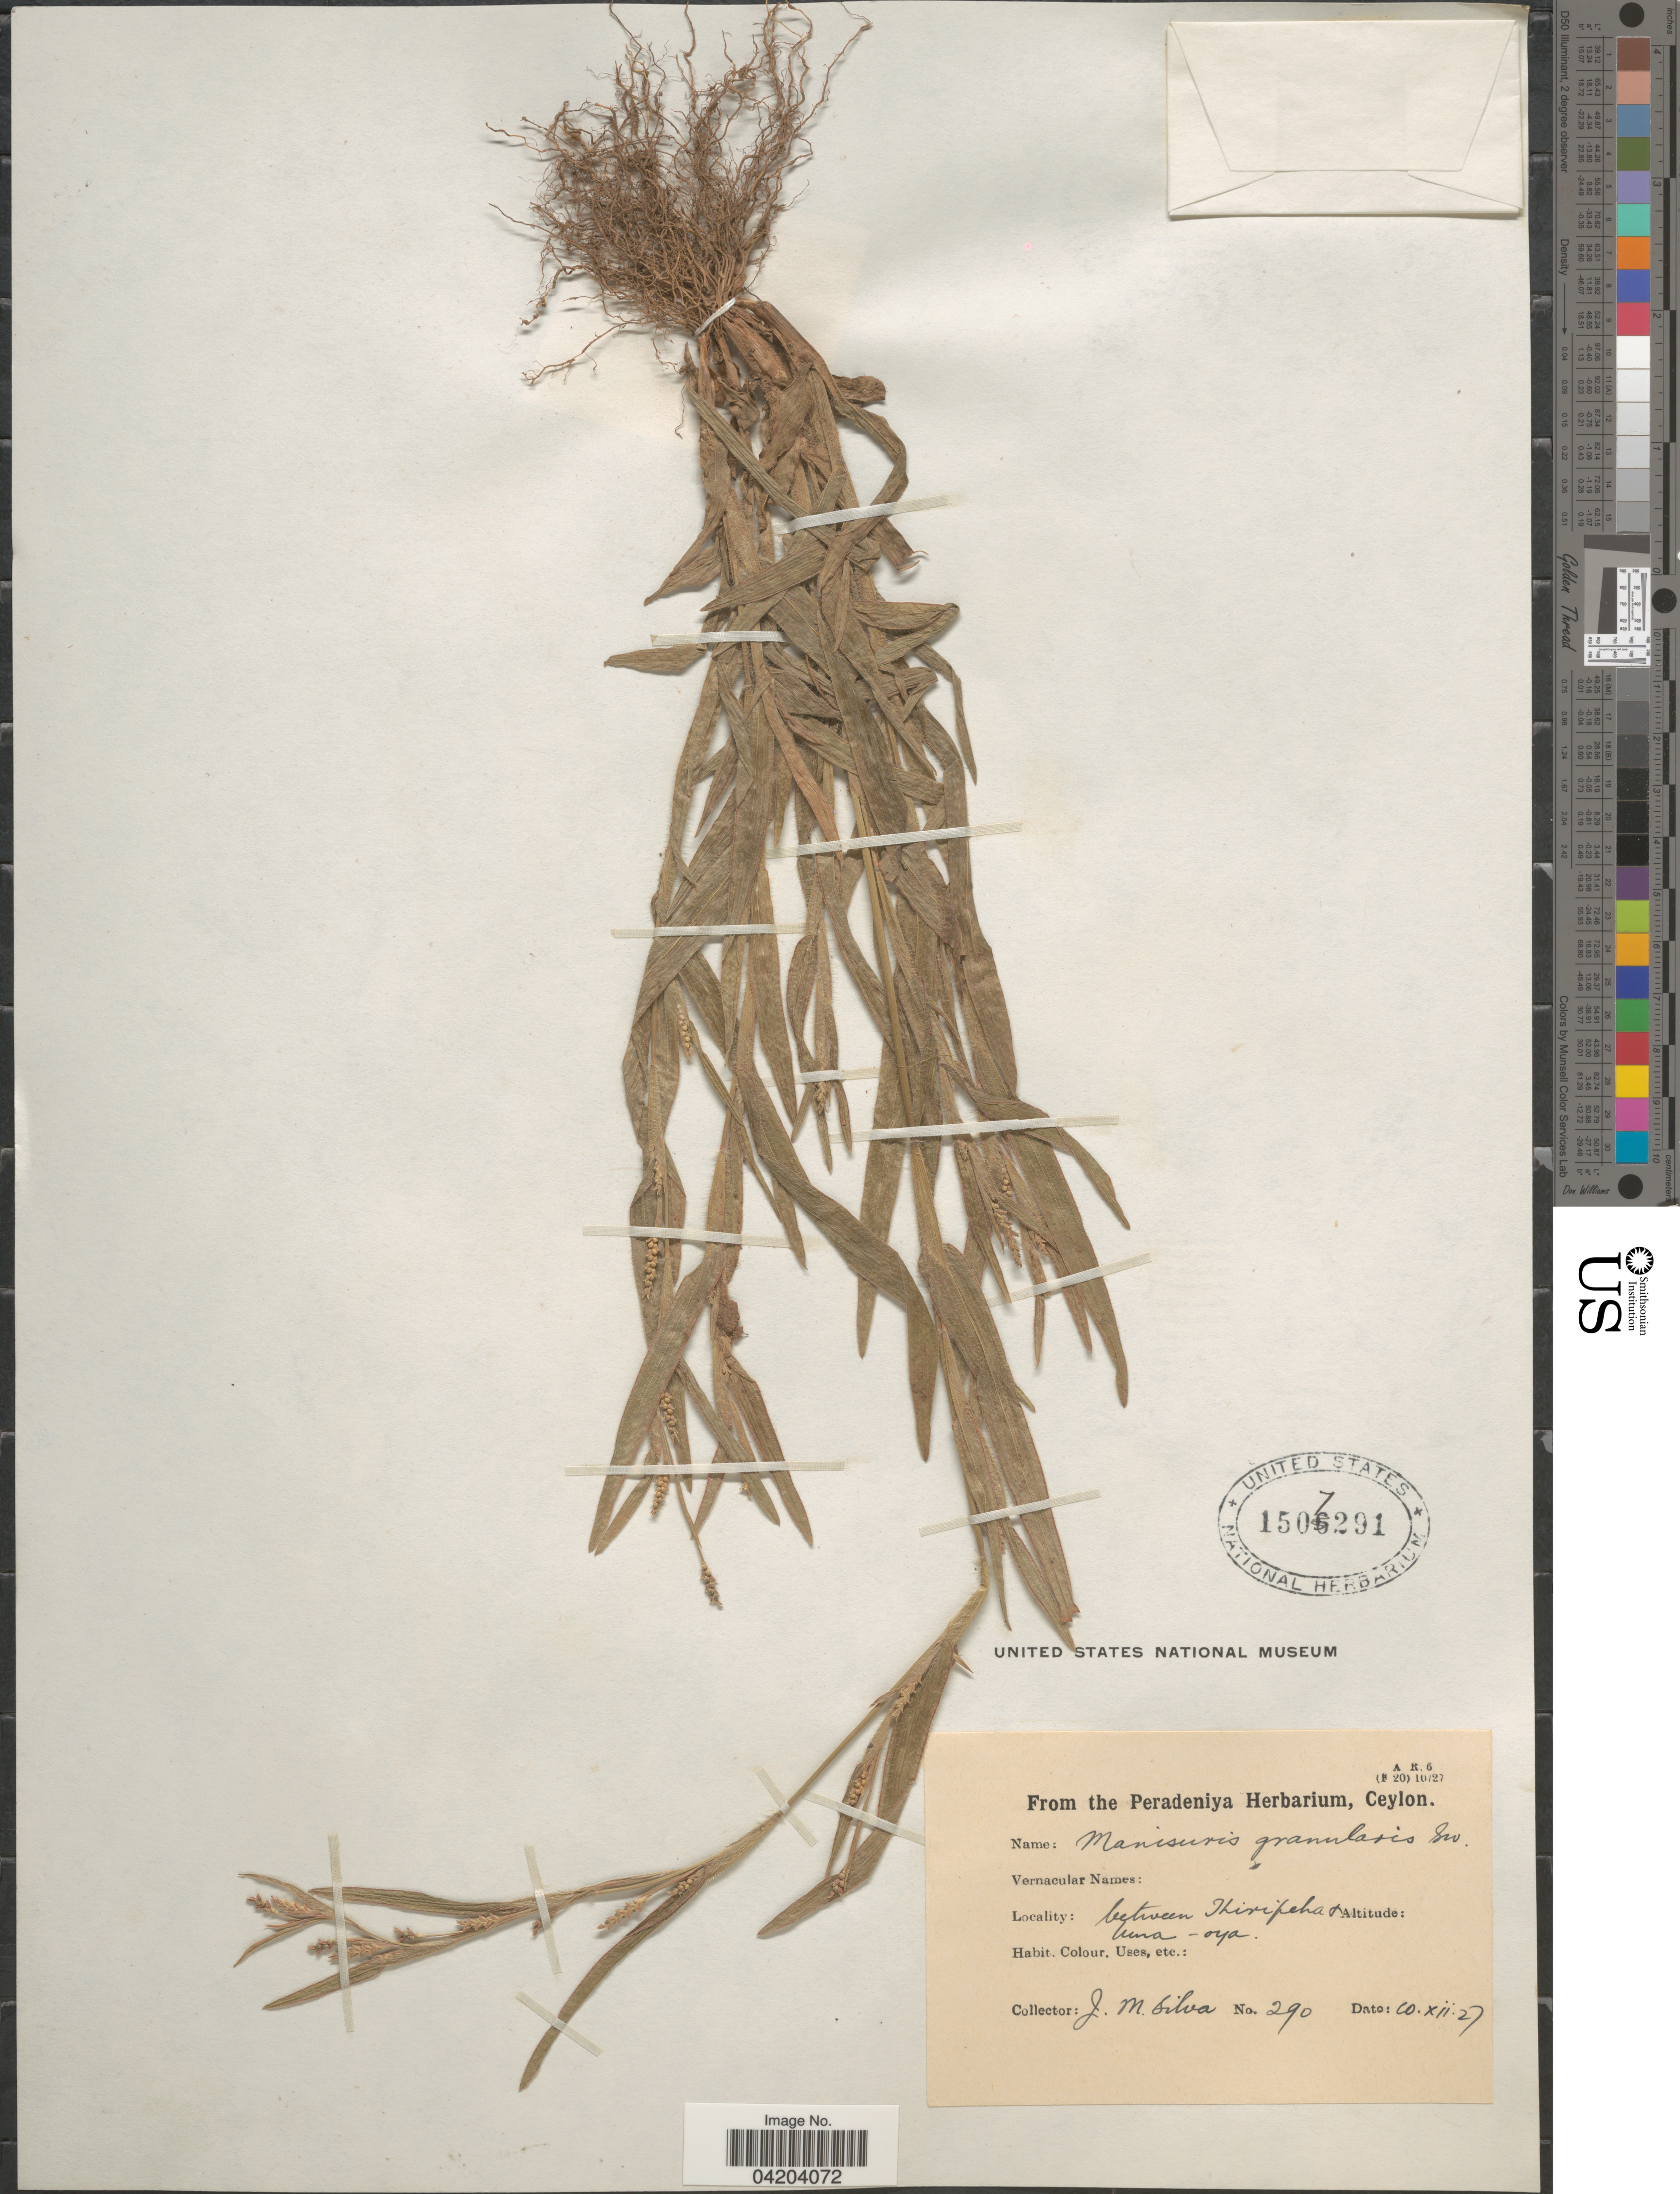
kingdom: Plantae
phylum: Tracheophyta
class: Liliopsida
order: Poales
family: Poaceae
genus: Mnesithea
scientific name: Mnesithea granularis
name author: (L.) de Koning & Sosef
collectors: J. M. Silva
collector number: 290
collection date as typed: Transcribed d/m/y: 10/12/27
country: Sri Lanka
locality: Between Thiripeha + Uma-oya.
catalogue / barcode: US 1507291